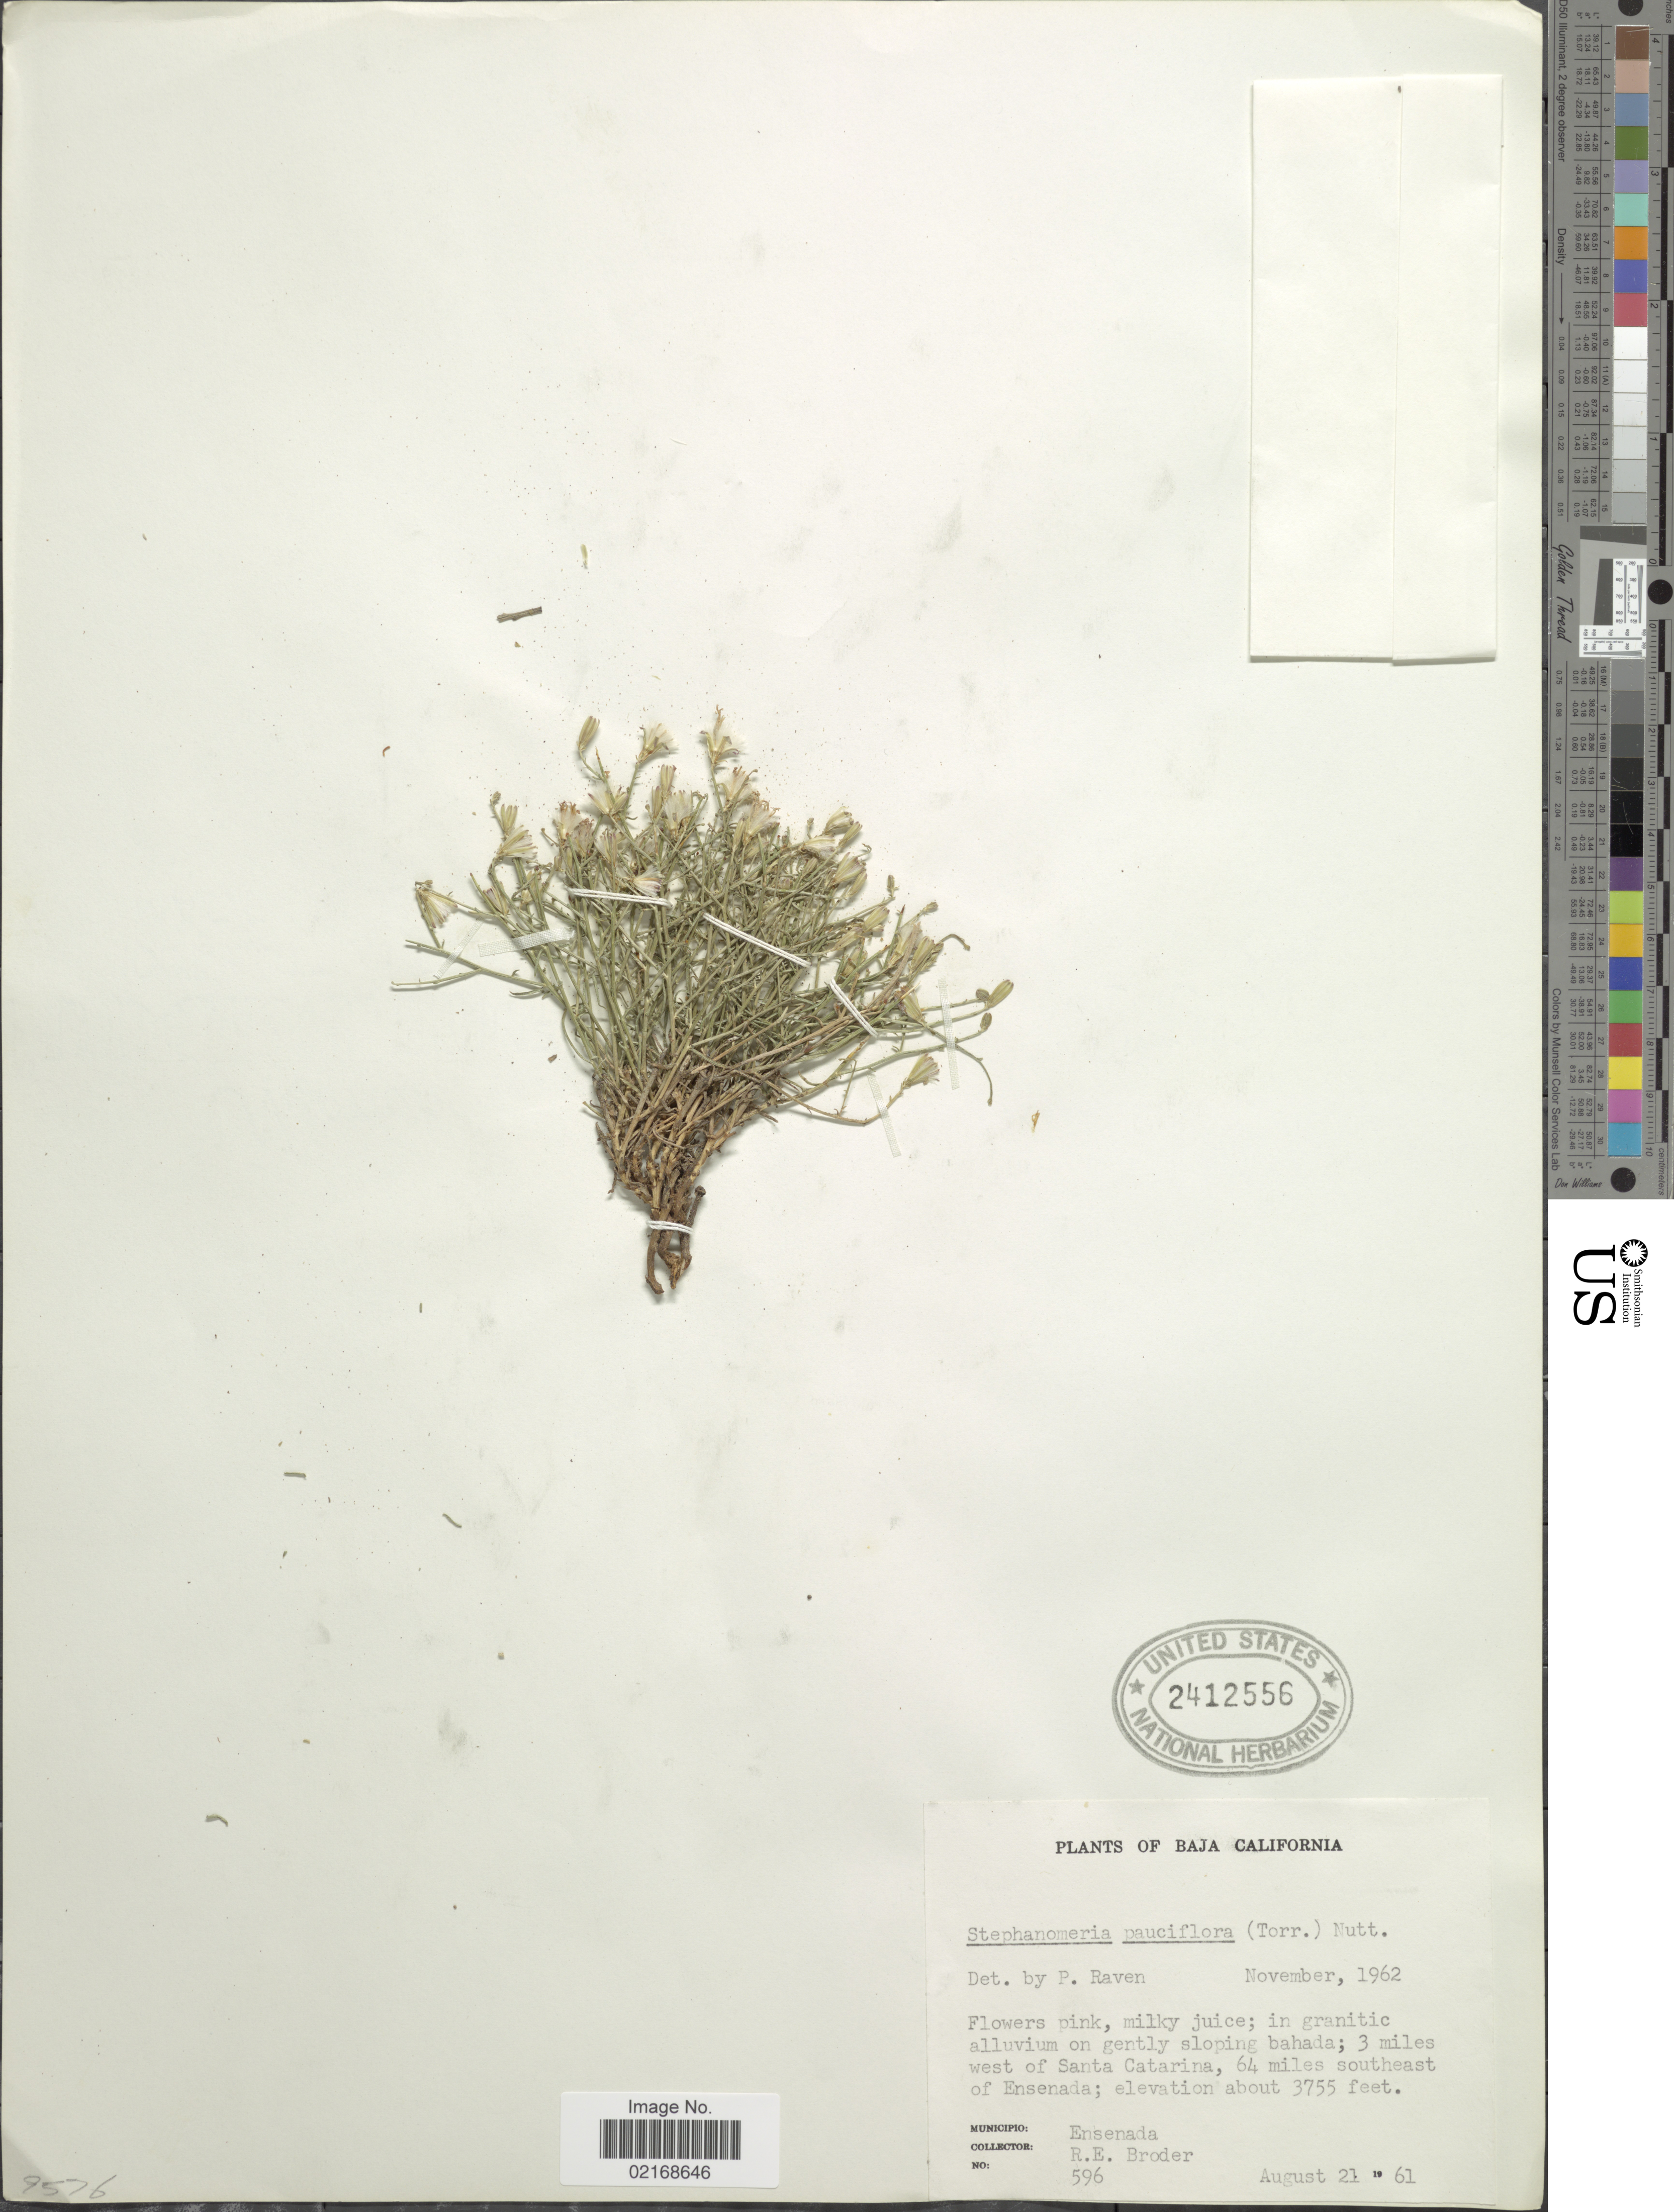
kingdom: Plantae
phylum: Tracheophyta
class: Magnoliopsida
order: Asterales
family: Asteraceae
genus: Stephanomeria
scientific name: Stephanomeria pauciflora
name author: (Torr.) A. Nelson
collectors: R. Broder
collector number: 596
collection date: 1961-08-21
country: Mexico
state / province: Baja California Norte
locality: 3 miles west of Santa Catarina, 64 miles southeast of Ensenada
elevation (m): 1145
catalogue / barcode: US 2412556